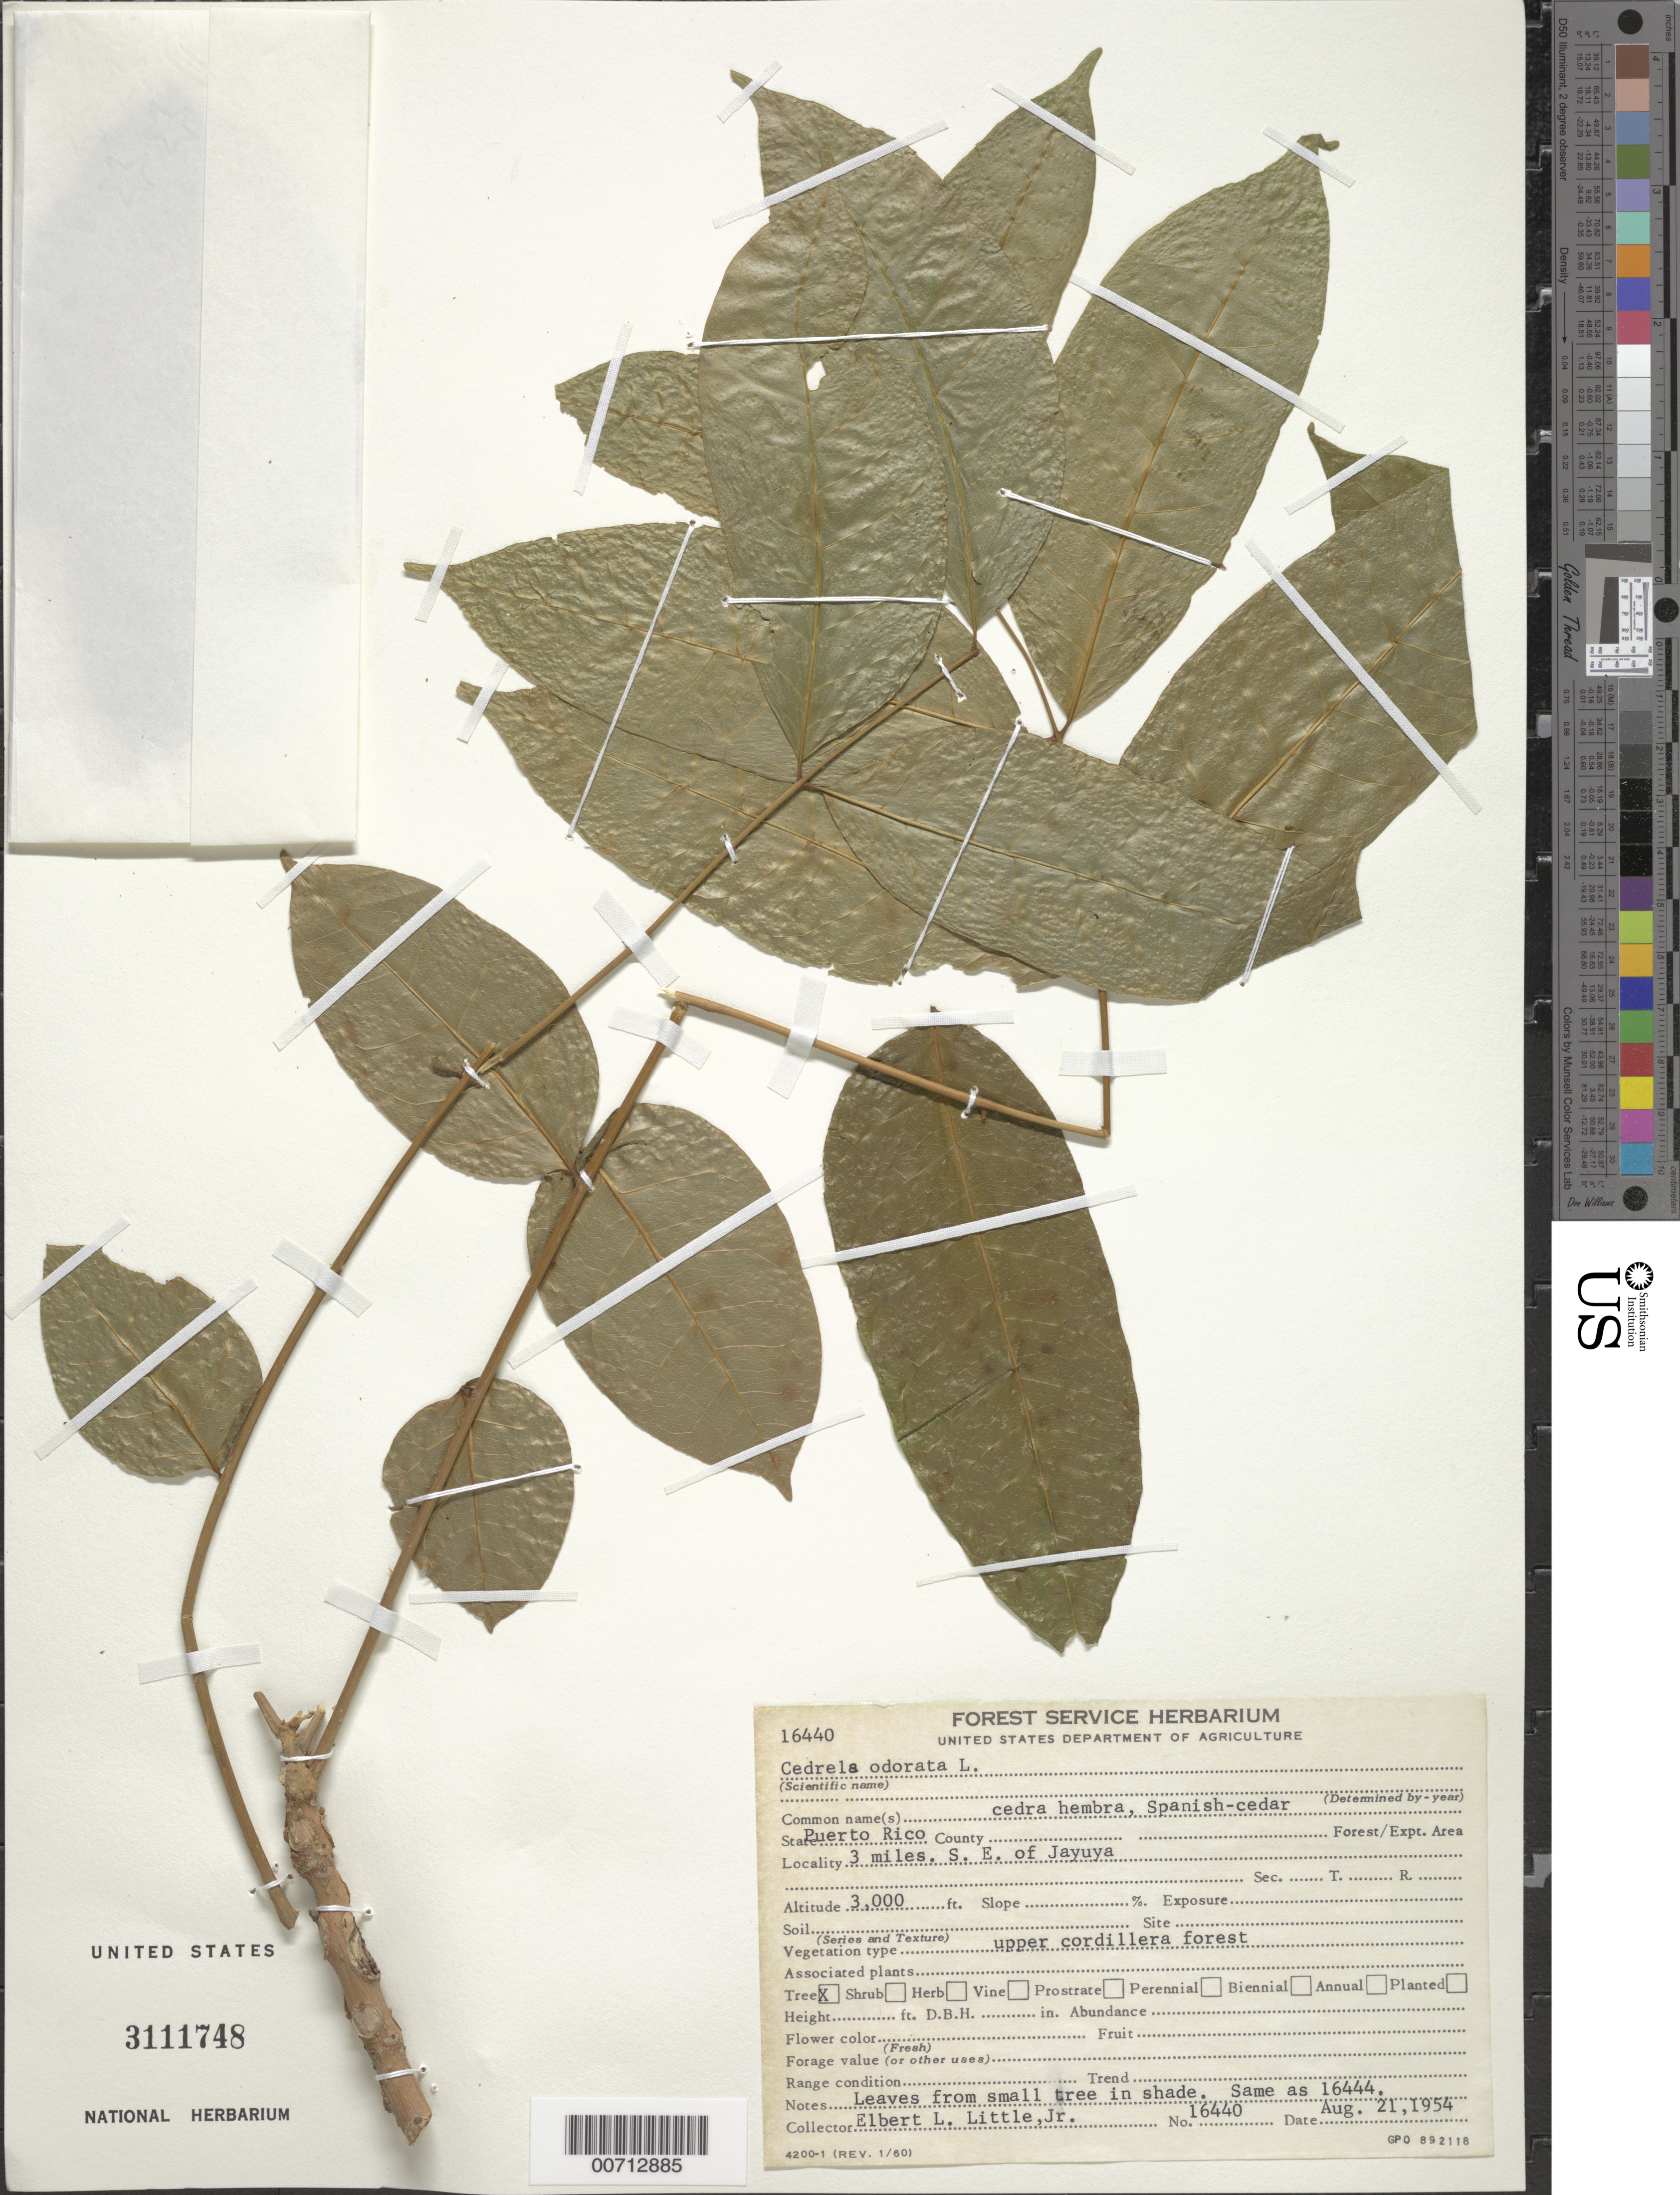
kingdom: Plantae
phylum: Tracheophyta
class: Magnoliopsida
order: Sapindales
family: Meliaceae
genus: Cedrela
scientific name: Cedrela odorata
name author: L.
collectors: E. L. Little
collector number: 16440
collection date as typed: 21 Aug 1954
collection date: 1954-08-21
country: Puerto Rico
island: Greater Antilles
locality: Jayuya, 3 mi S of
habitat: Upper cordillera forest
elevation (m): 914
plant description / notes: Common name: cedro hembra; Common name: Spanish-cedar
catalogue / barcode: US 3111748